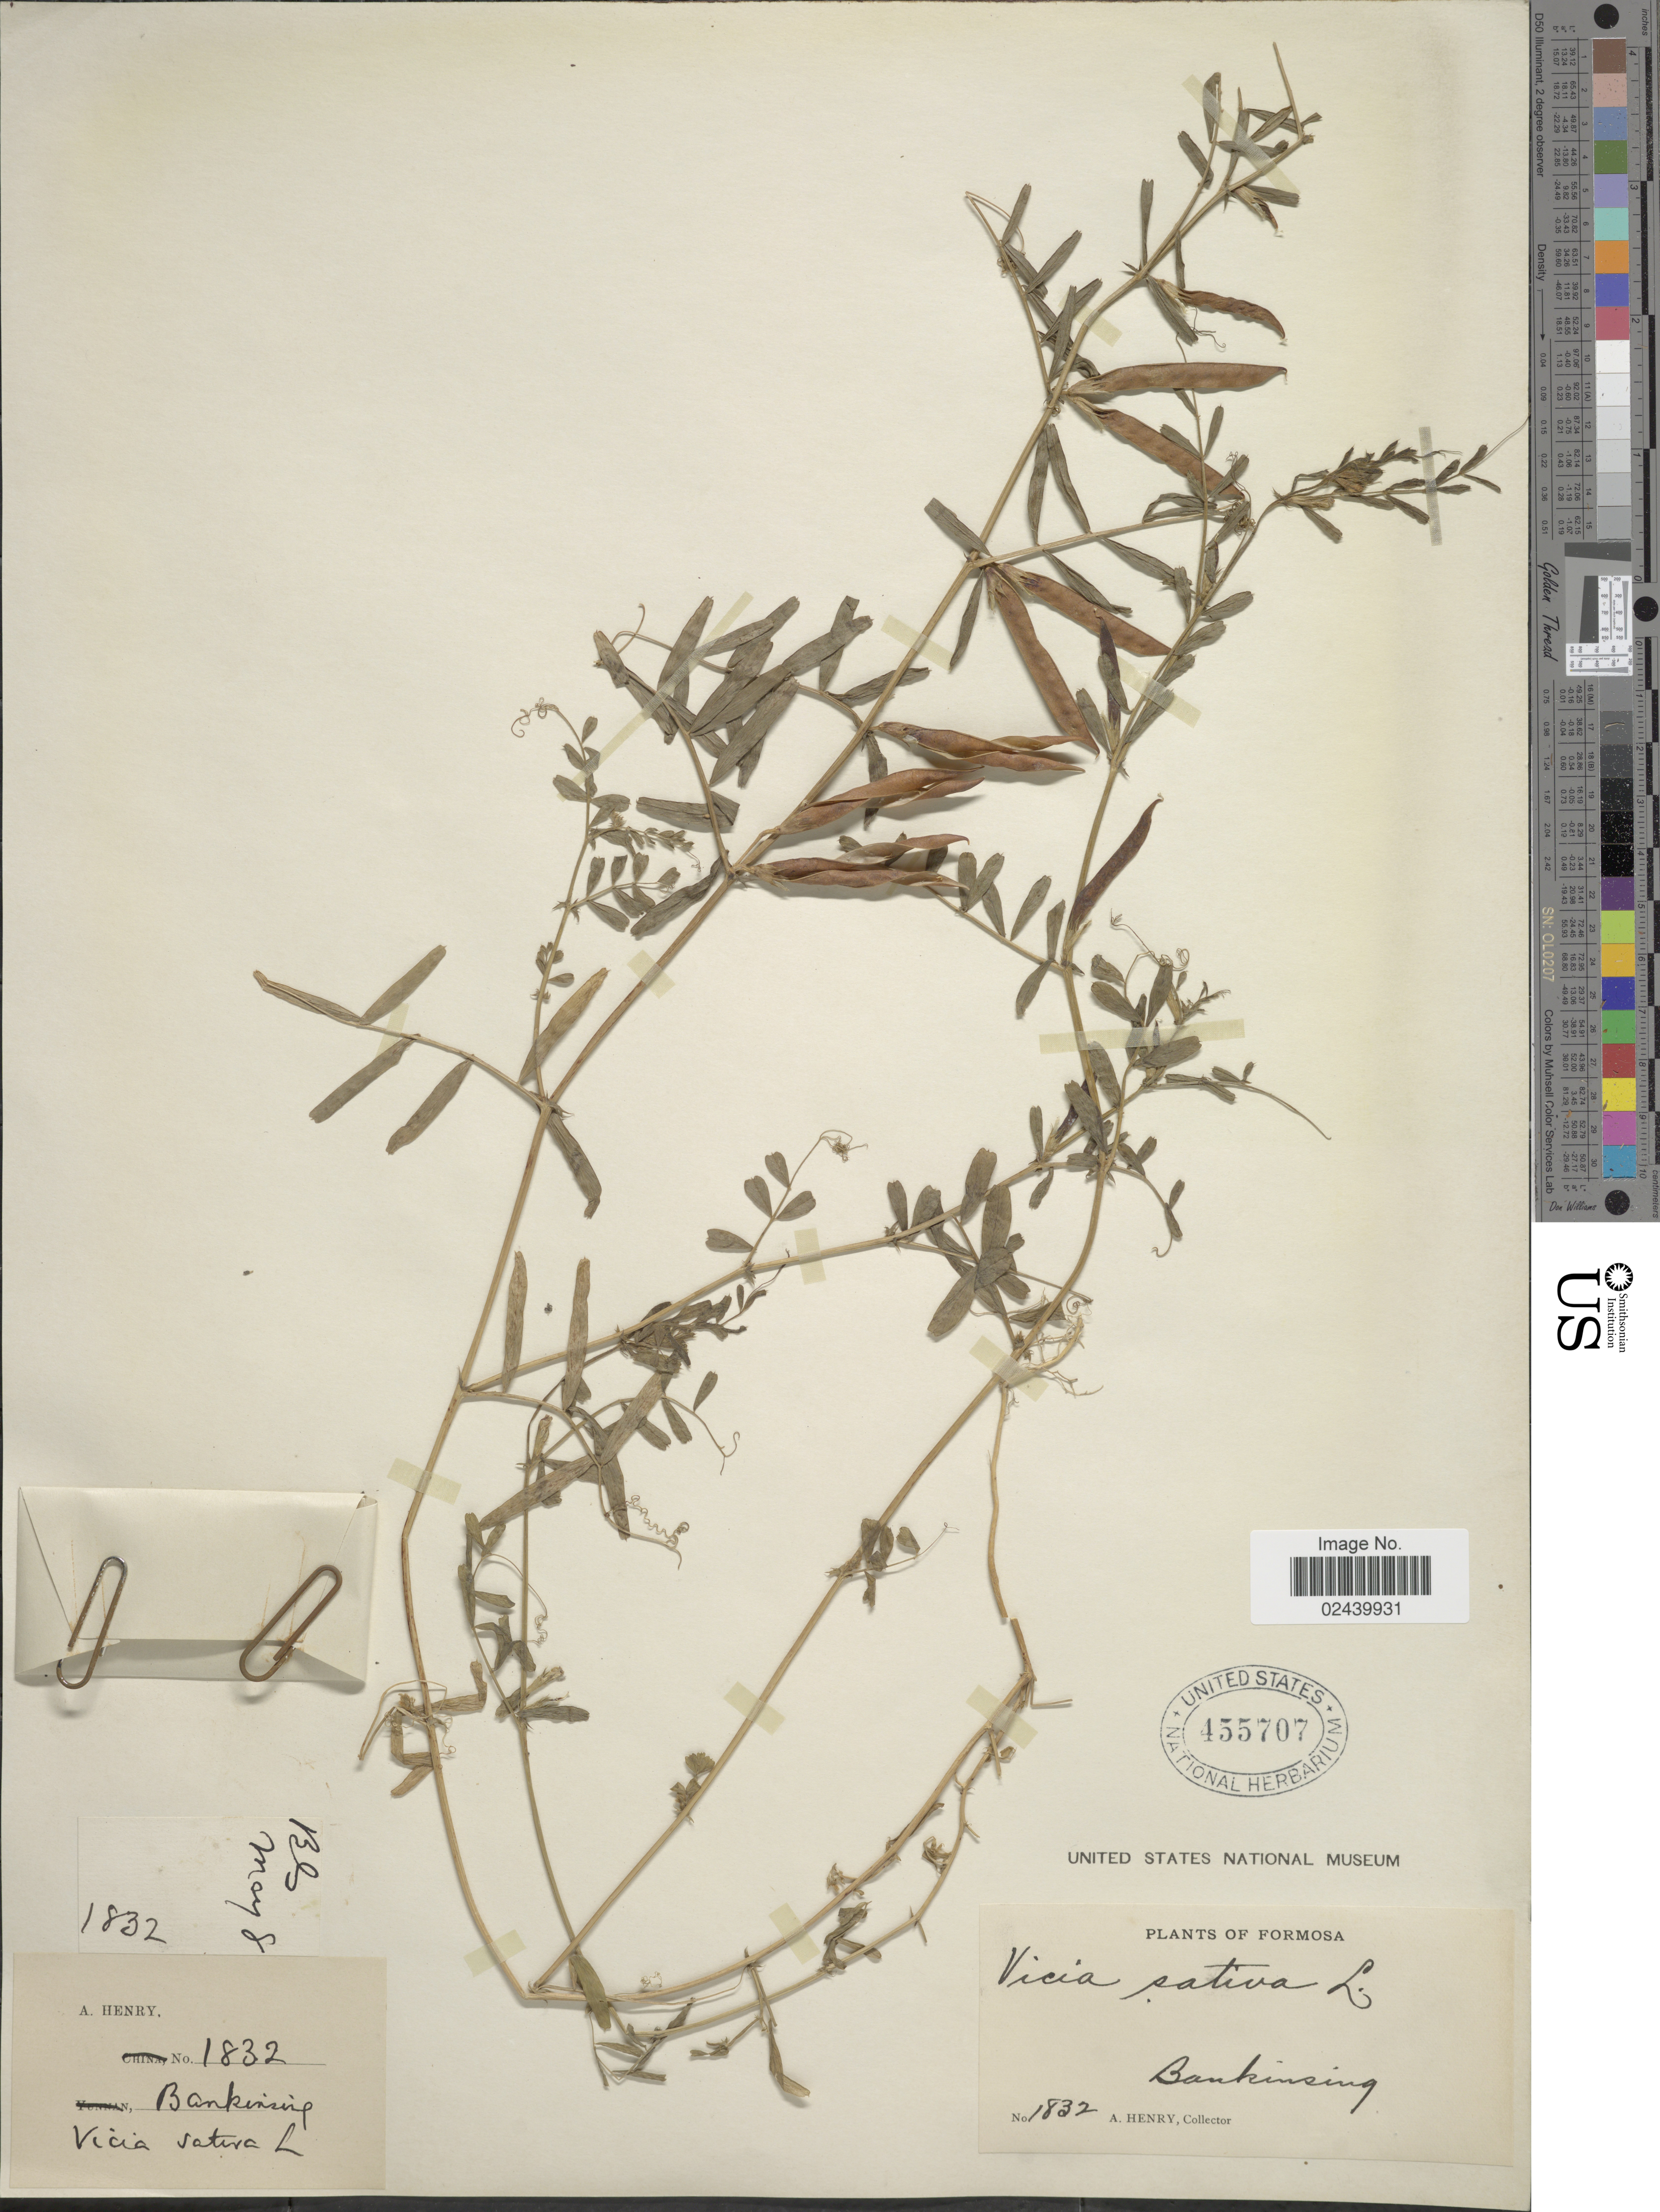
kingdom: Plantae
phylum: Tracheophyta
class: Magnoliopsida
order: Fabales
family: Fabaceae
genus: Vicia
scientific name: Vicia sativa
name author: L.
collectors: A. Henry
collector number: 1832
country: Taiwan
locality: Bankinsing, Formosa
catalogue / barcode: US 455707